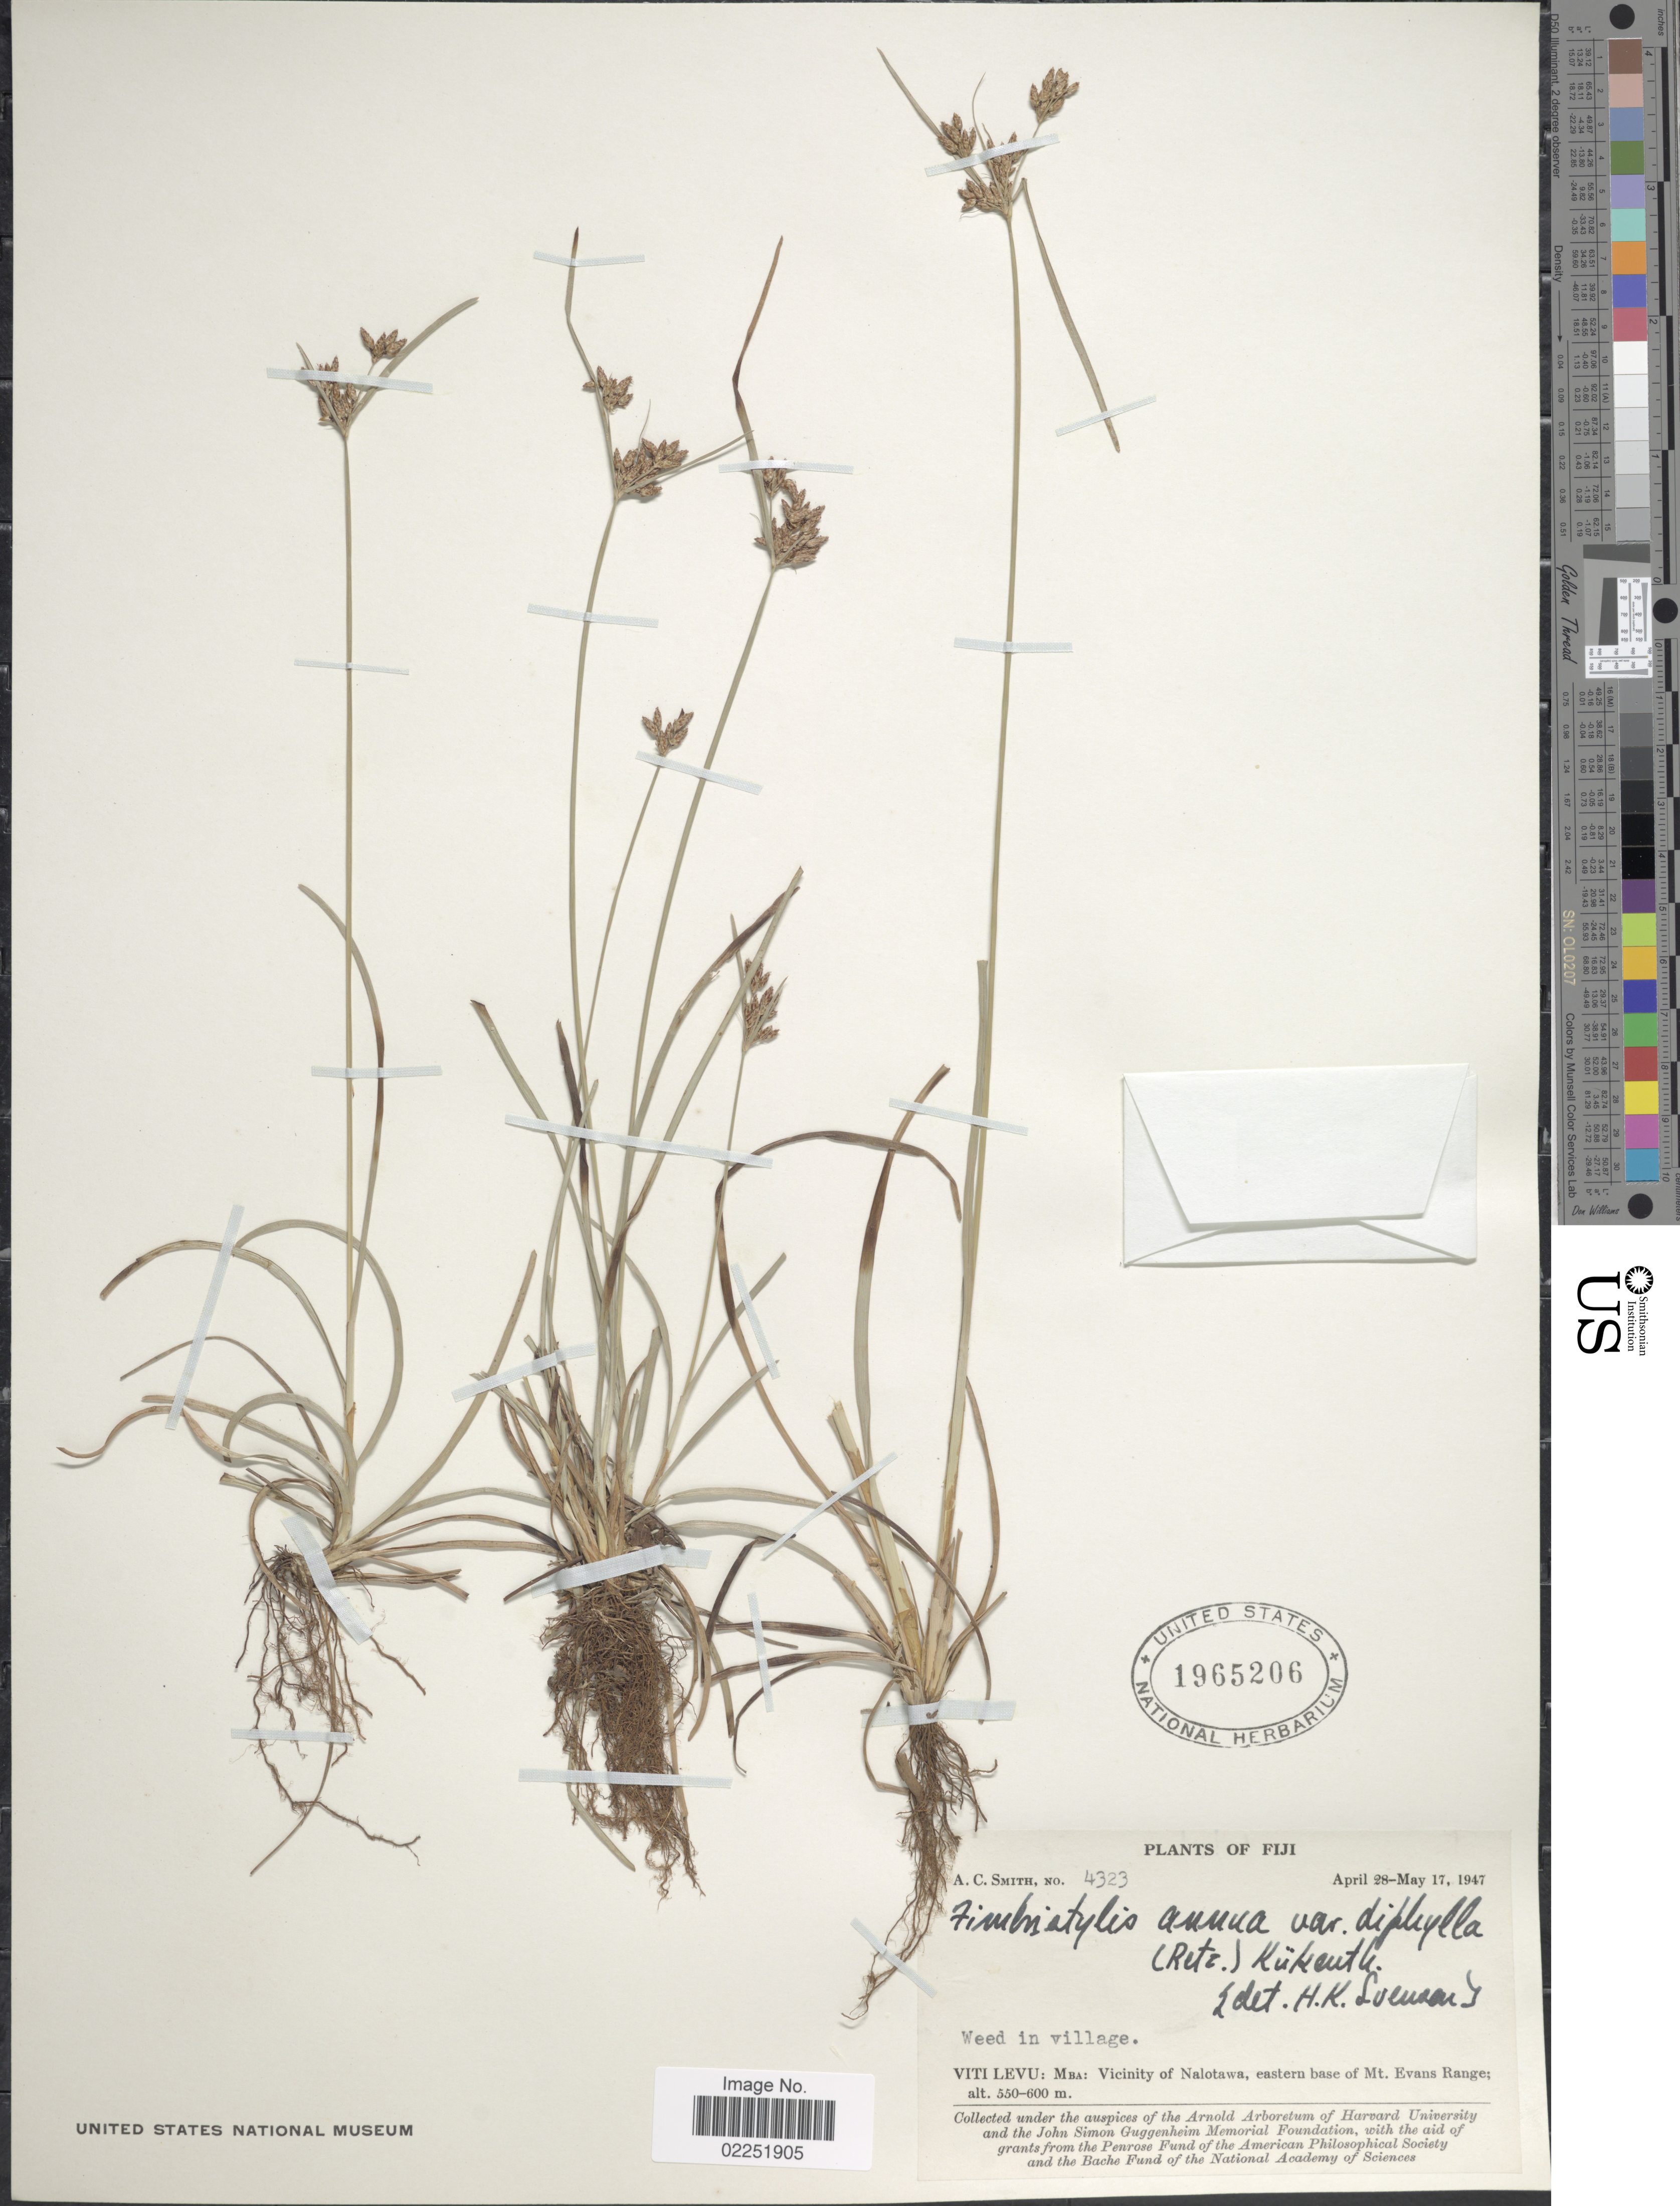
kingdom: Plantae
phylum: Tracheophyta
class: Liliopsida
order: Poales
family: Cyperaceae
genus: Fimbristylis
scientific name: Fimbristylis dichotoma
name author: (L.) Vahl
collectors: A. C. Smith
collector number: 4323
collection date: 1947-04-28/1947-05-17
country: Fiji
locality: Viti Levu: MBA: Vicinity of Nalotawa, eastern base of Mt. Evans Range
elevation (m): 550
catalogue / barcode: US 1965206